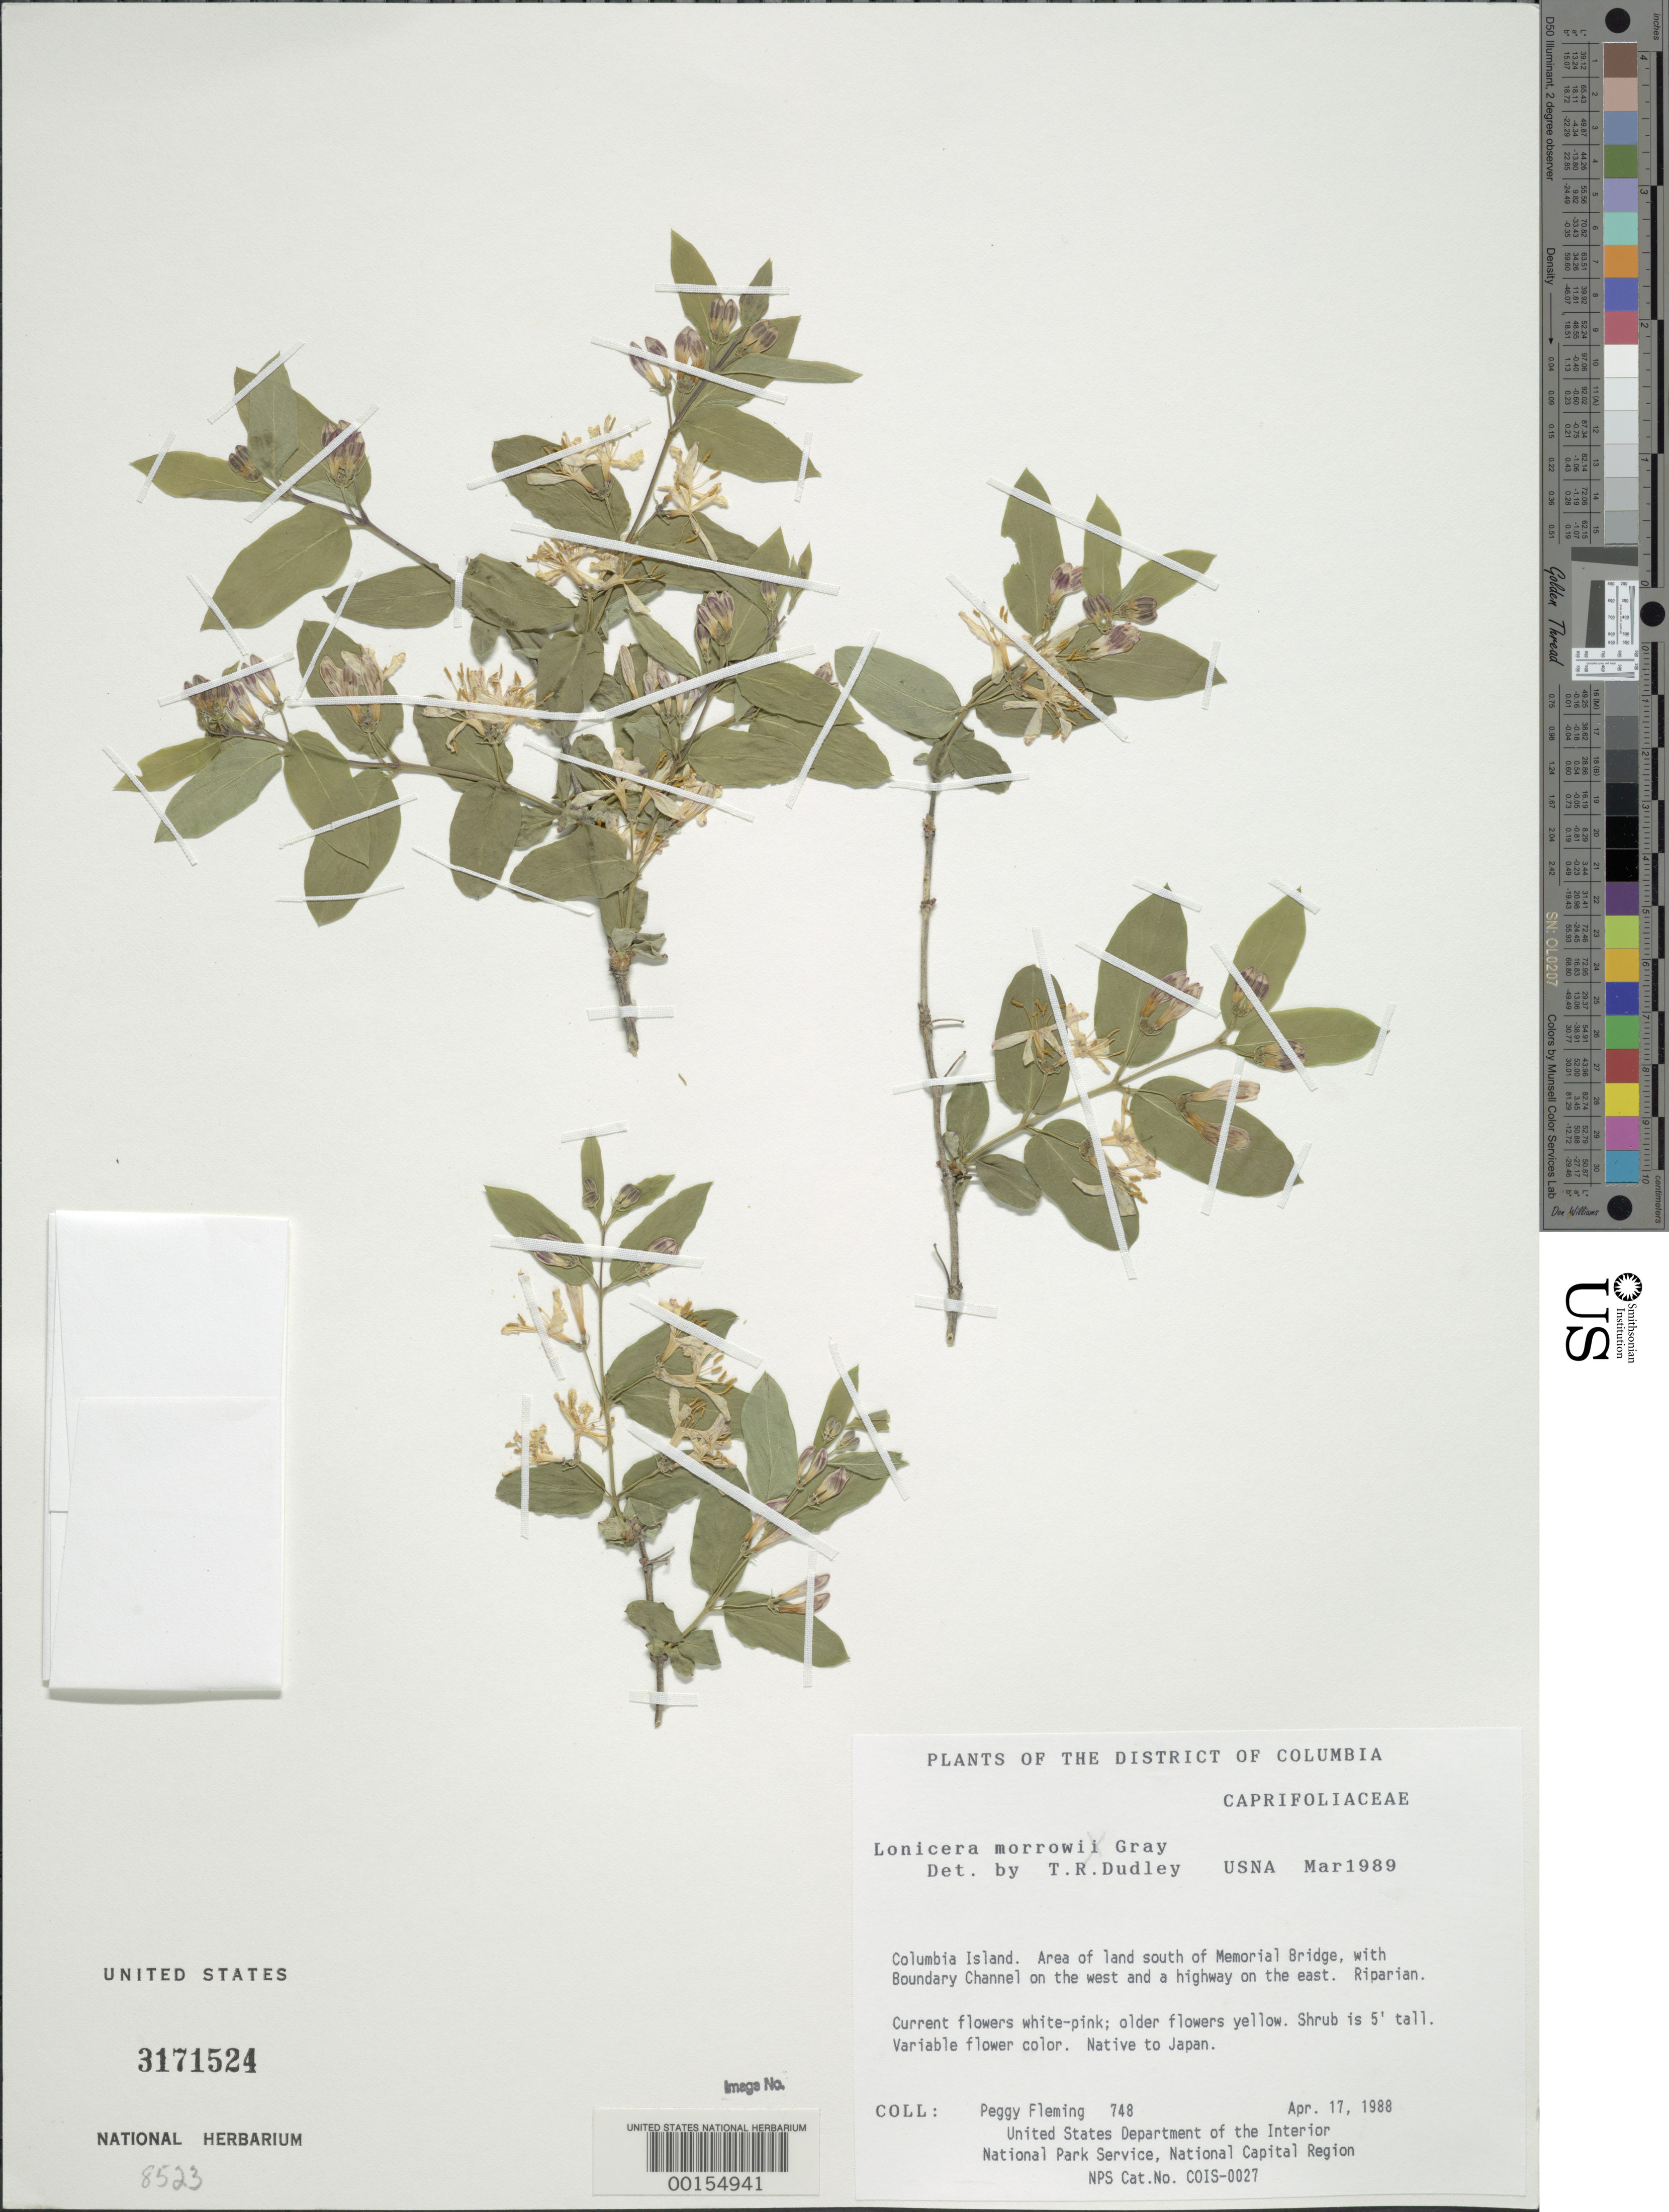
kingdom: Plantae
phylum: Tracheophyta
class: Magnoliopsida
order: Dipsacales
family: Caprifoliaceae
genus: Lonicera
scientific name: Lonicera morrowii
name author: A. Gray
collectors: P. Fleming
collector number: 748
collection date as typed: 17 Apr 1988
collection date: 1988-04-17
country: United States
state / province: District of Columbia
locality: Columbia Island, area S of Memorial Bridge with A Highway on the east and Boundary Channel on the West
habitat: Riparian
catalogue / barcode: US 3171524